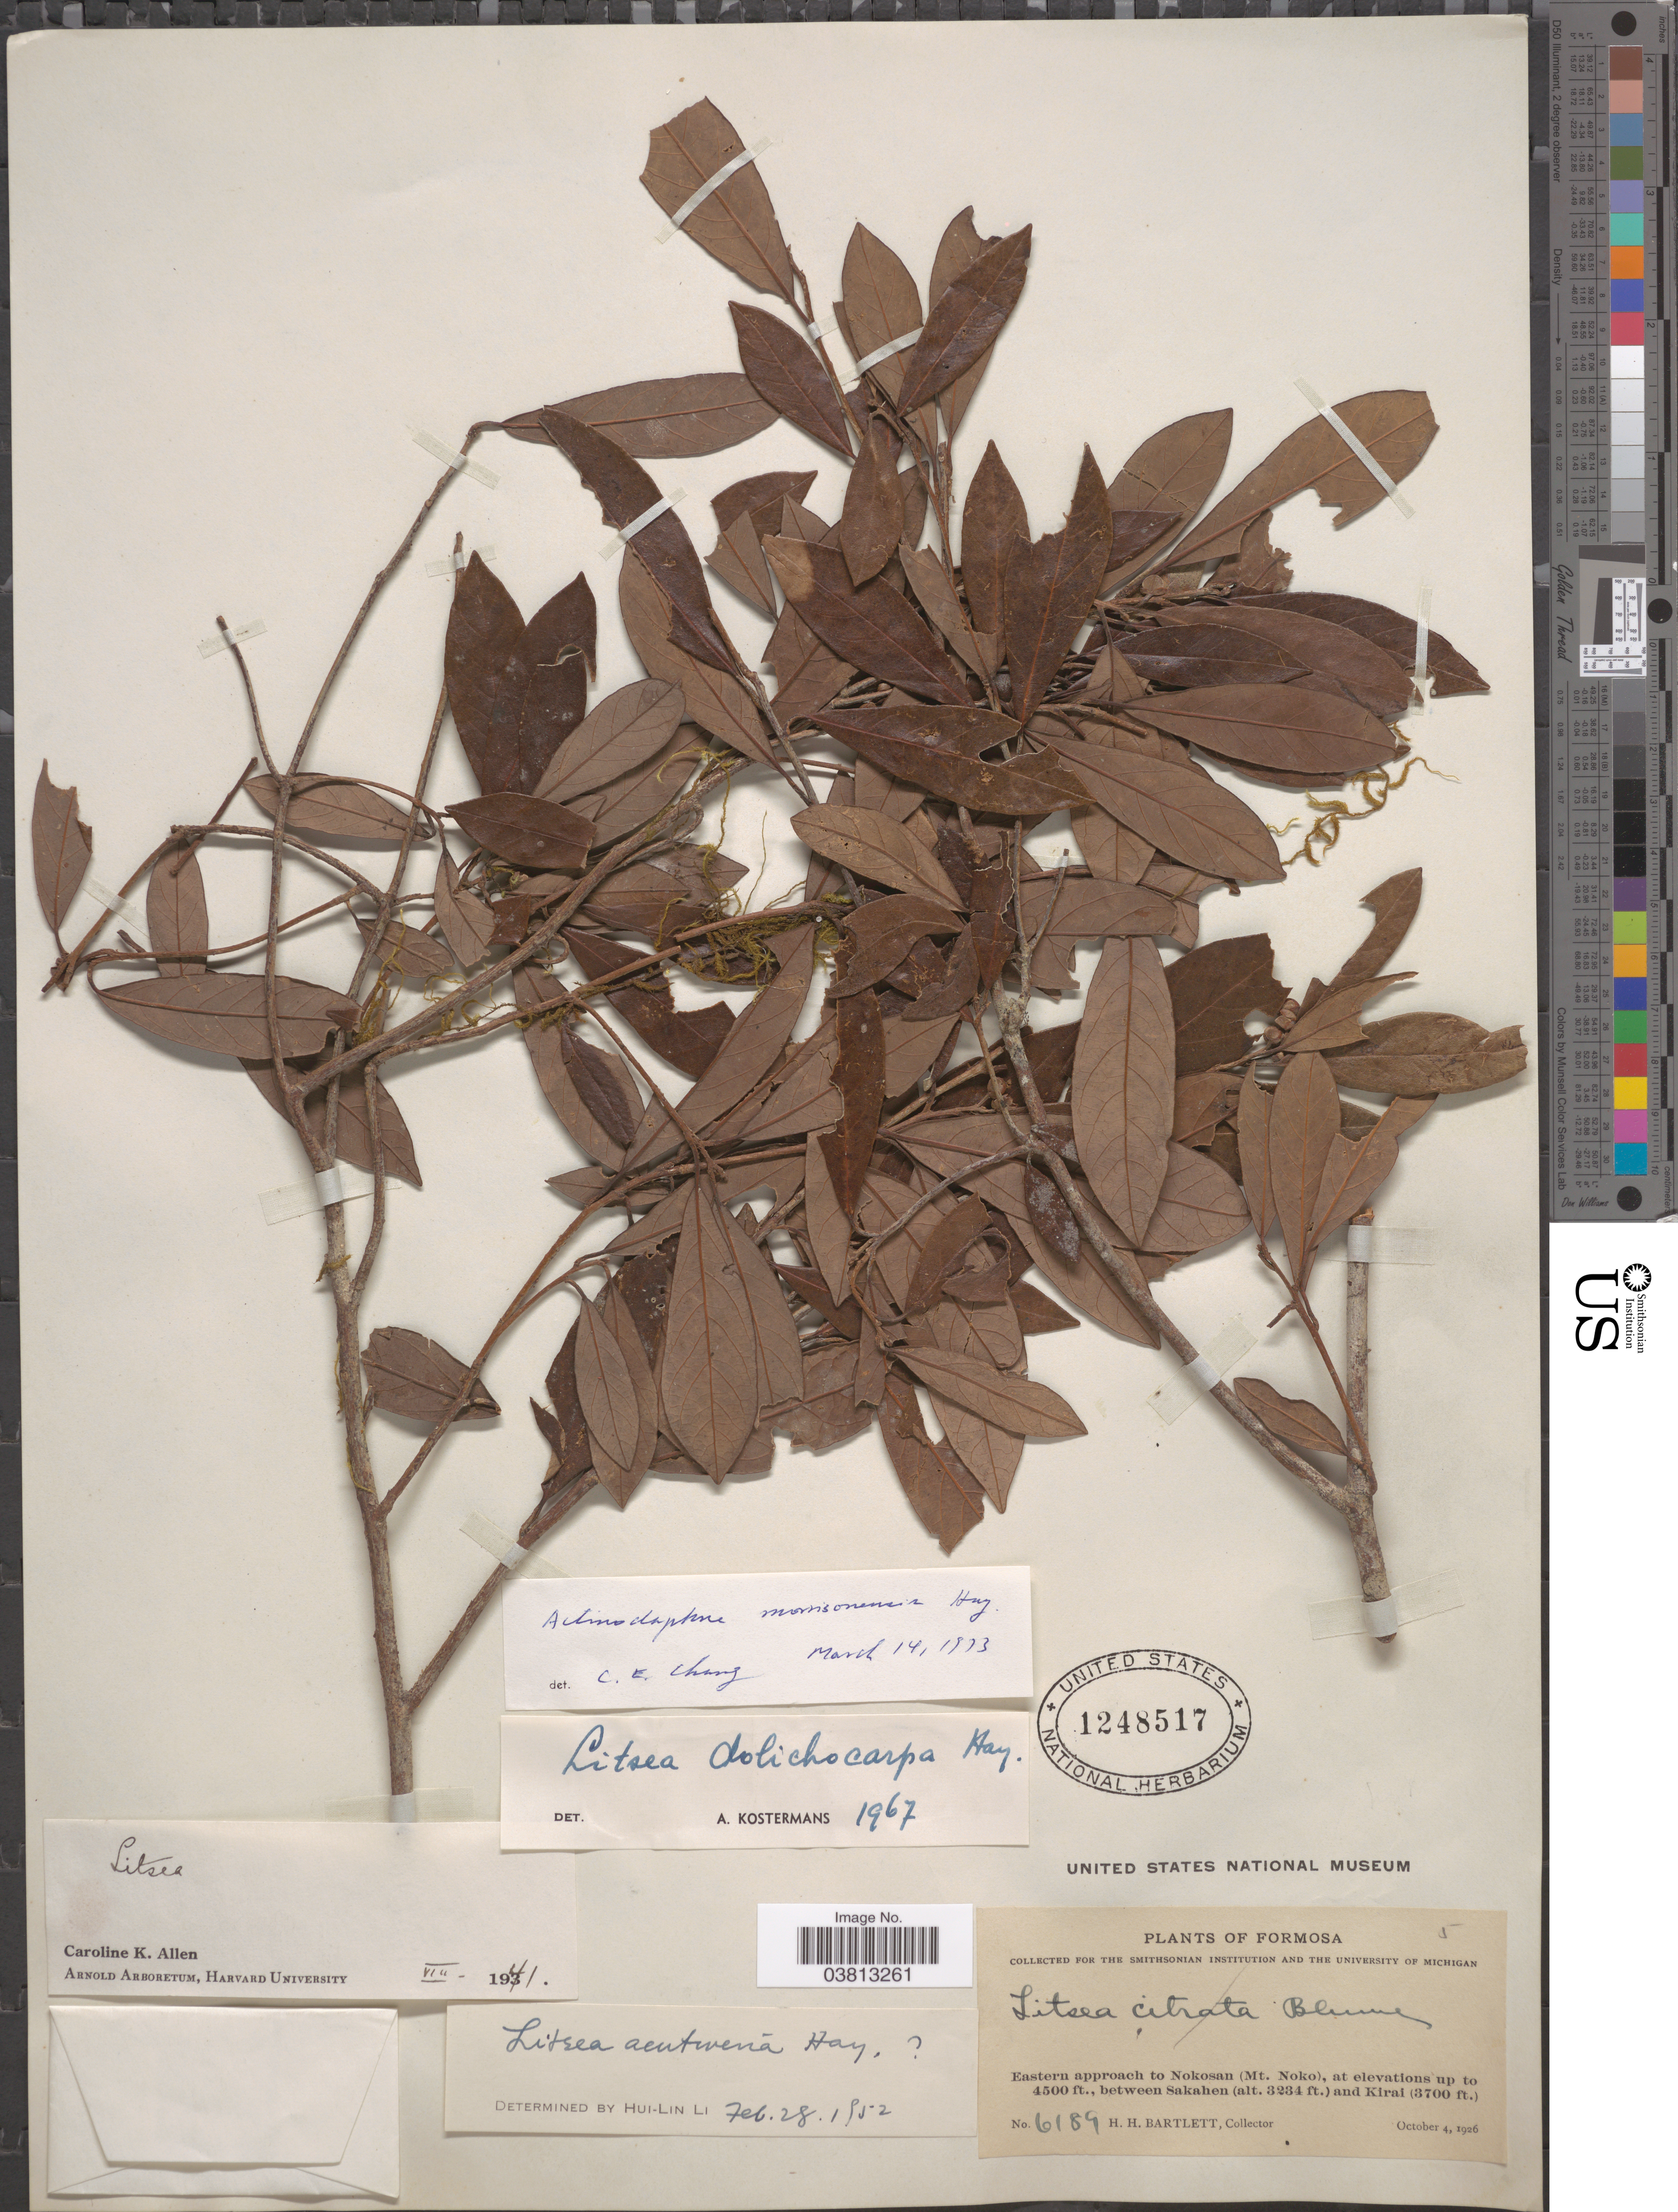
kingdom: Plantae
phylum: Tracheophyta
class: Magnoliopsida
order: Laurales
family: Lauraceae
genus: Litsea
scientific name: Litsea dolichocarpa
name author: Hayata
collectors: H. H. Bartlett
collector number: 6189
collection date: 1926-10-04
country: Taiwan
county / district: Hualien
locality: Formosa. Eastern approach to Nokosan (Mt. Noko), between Sakahen and Kirai.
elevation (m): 1372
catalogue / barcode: US 1248517